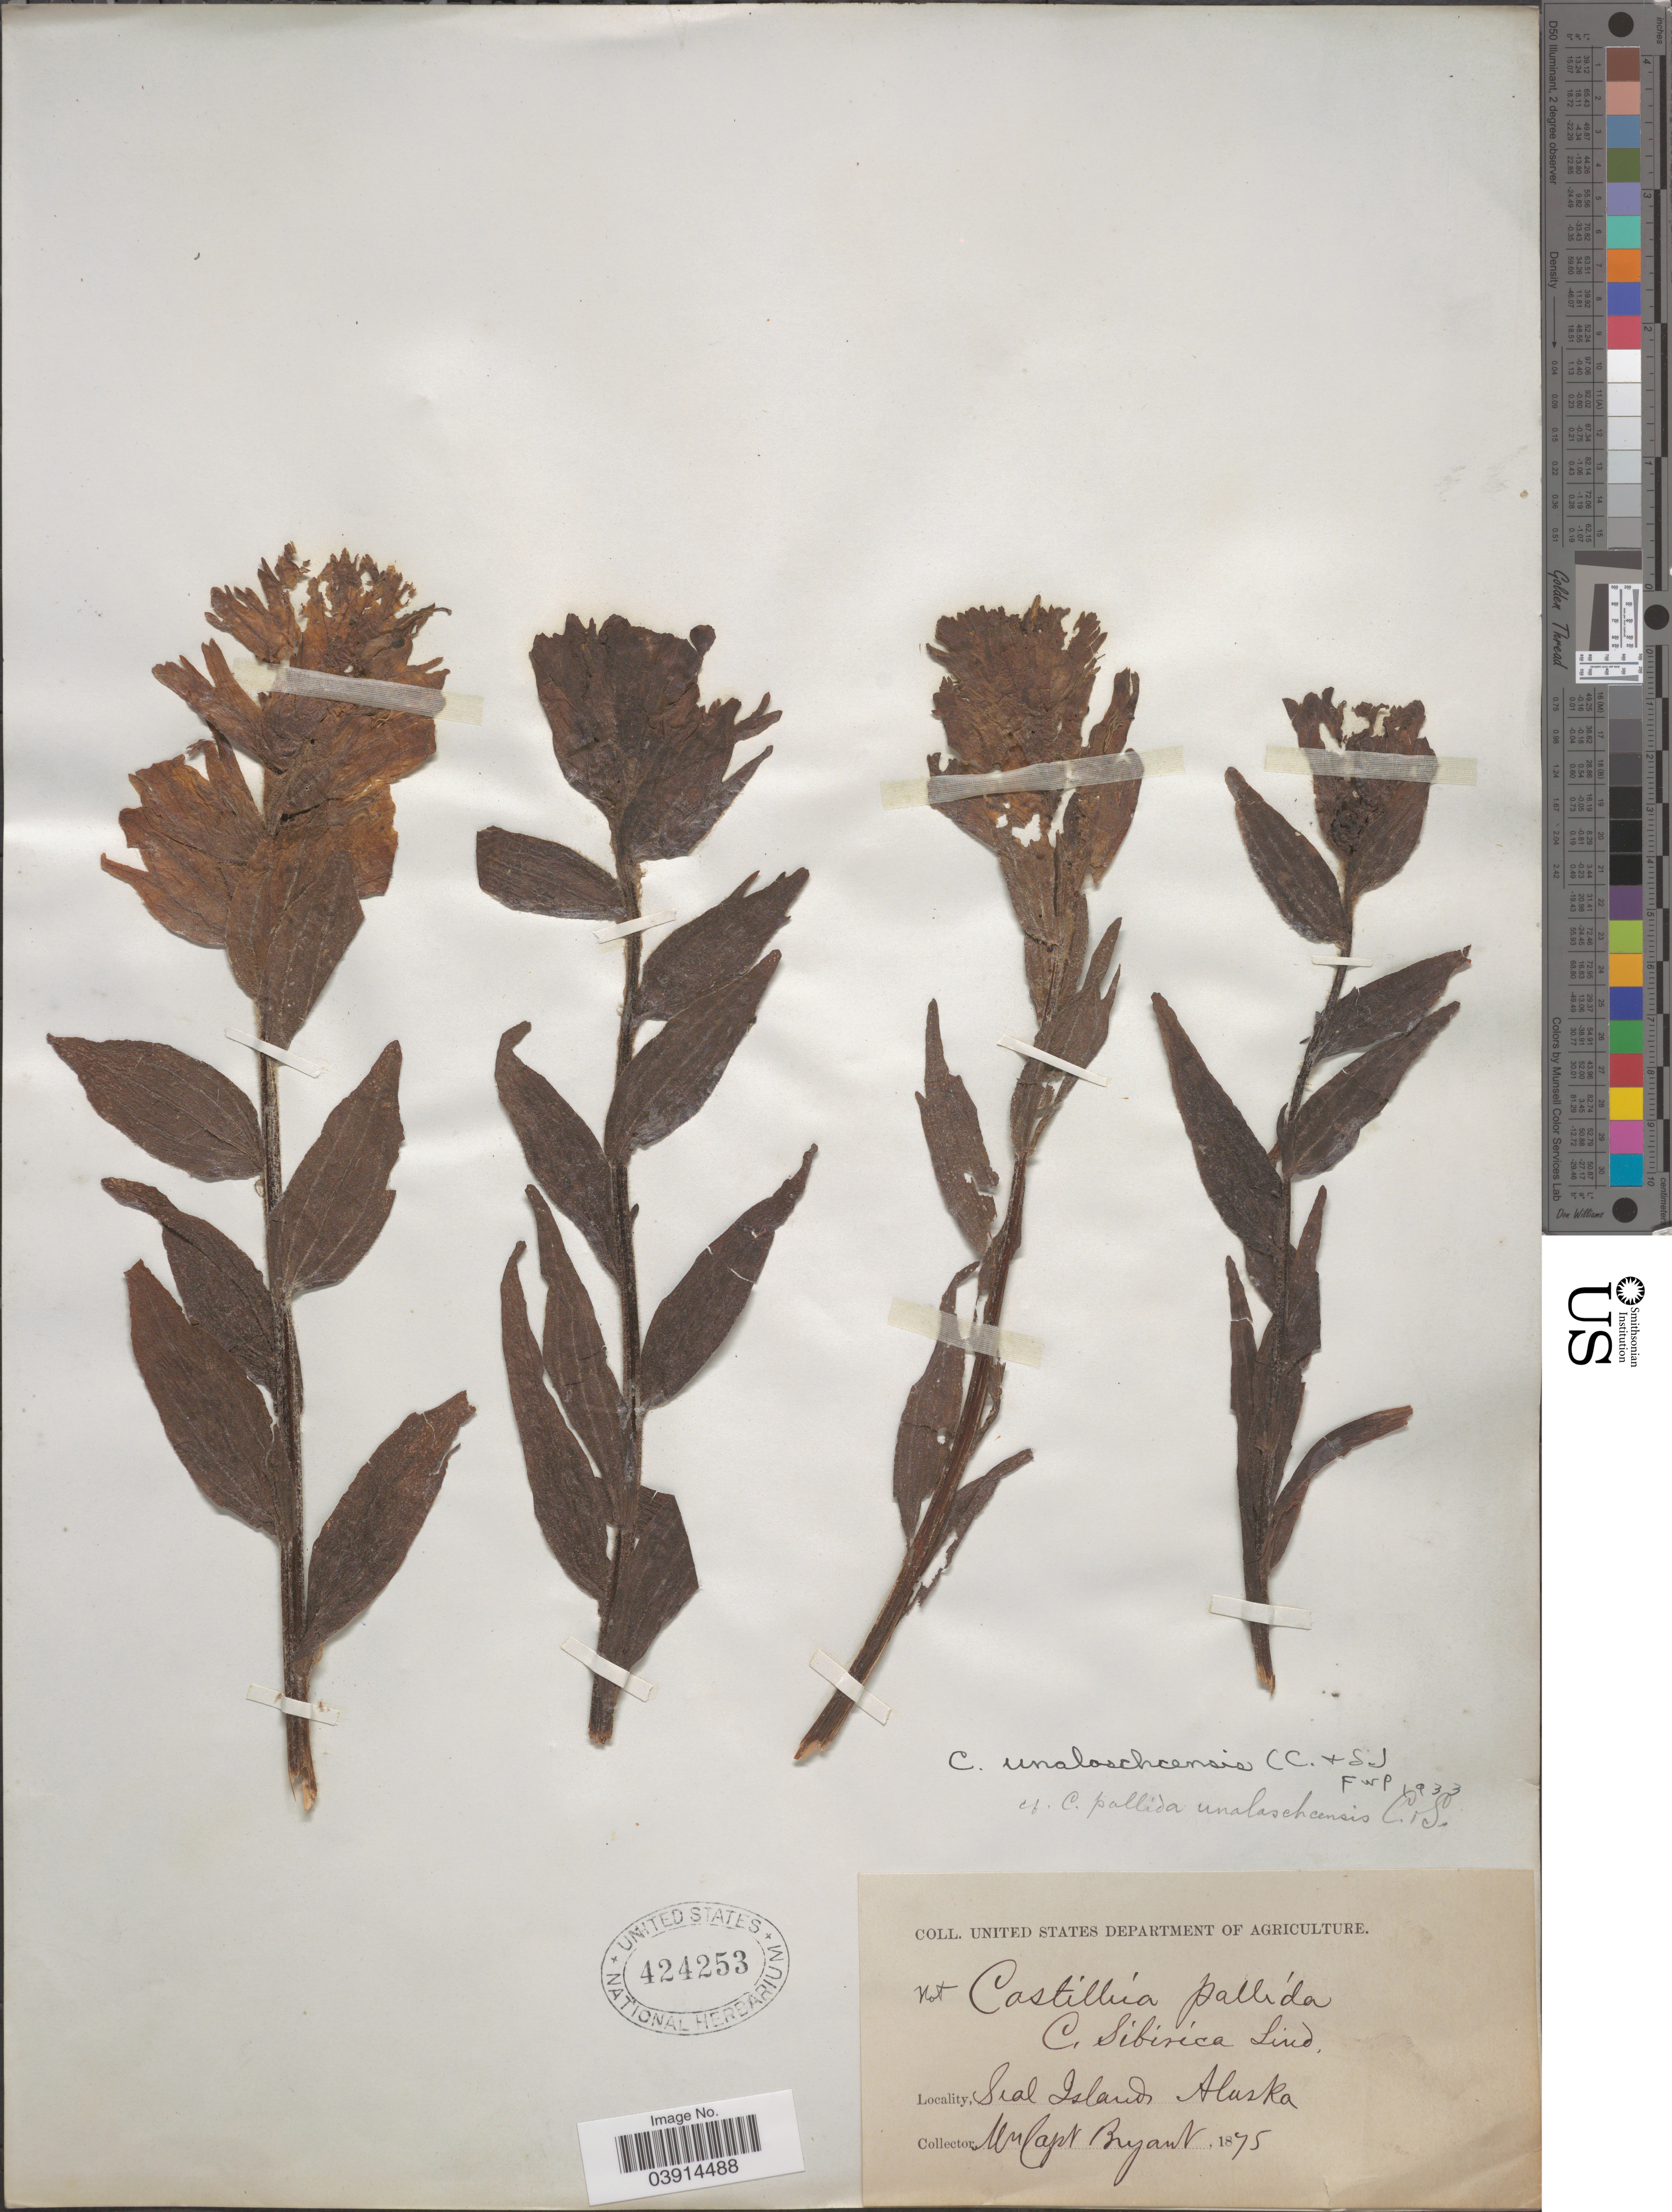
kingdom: Plantae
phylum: Tracheophyta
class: Magnoliopsida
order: Lamiales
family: Orobanchaceae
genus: Castilleja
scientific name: Castilleja unalaschcensis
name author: (Cham. & Schltdl.) Malte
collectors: C. Bryant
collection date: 1875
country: United States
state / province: Alaska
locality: Seal Islands.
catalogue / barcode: US 424253